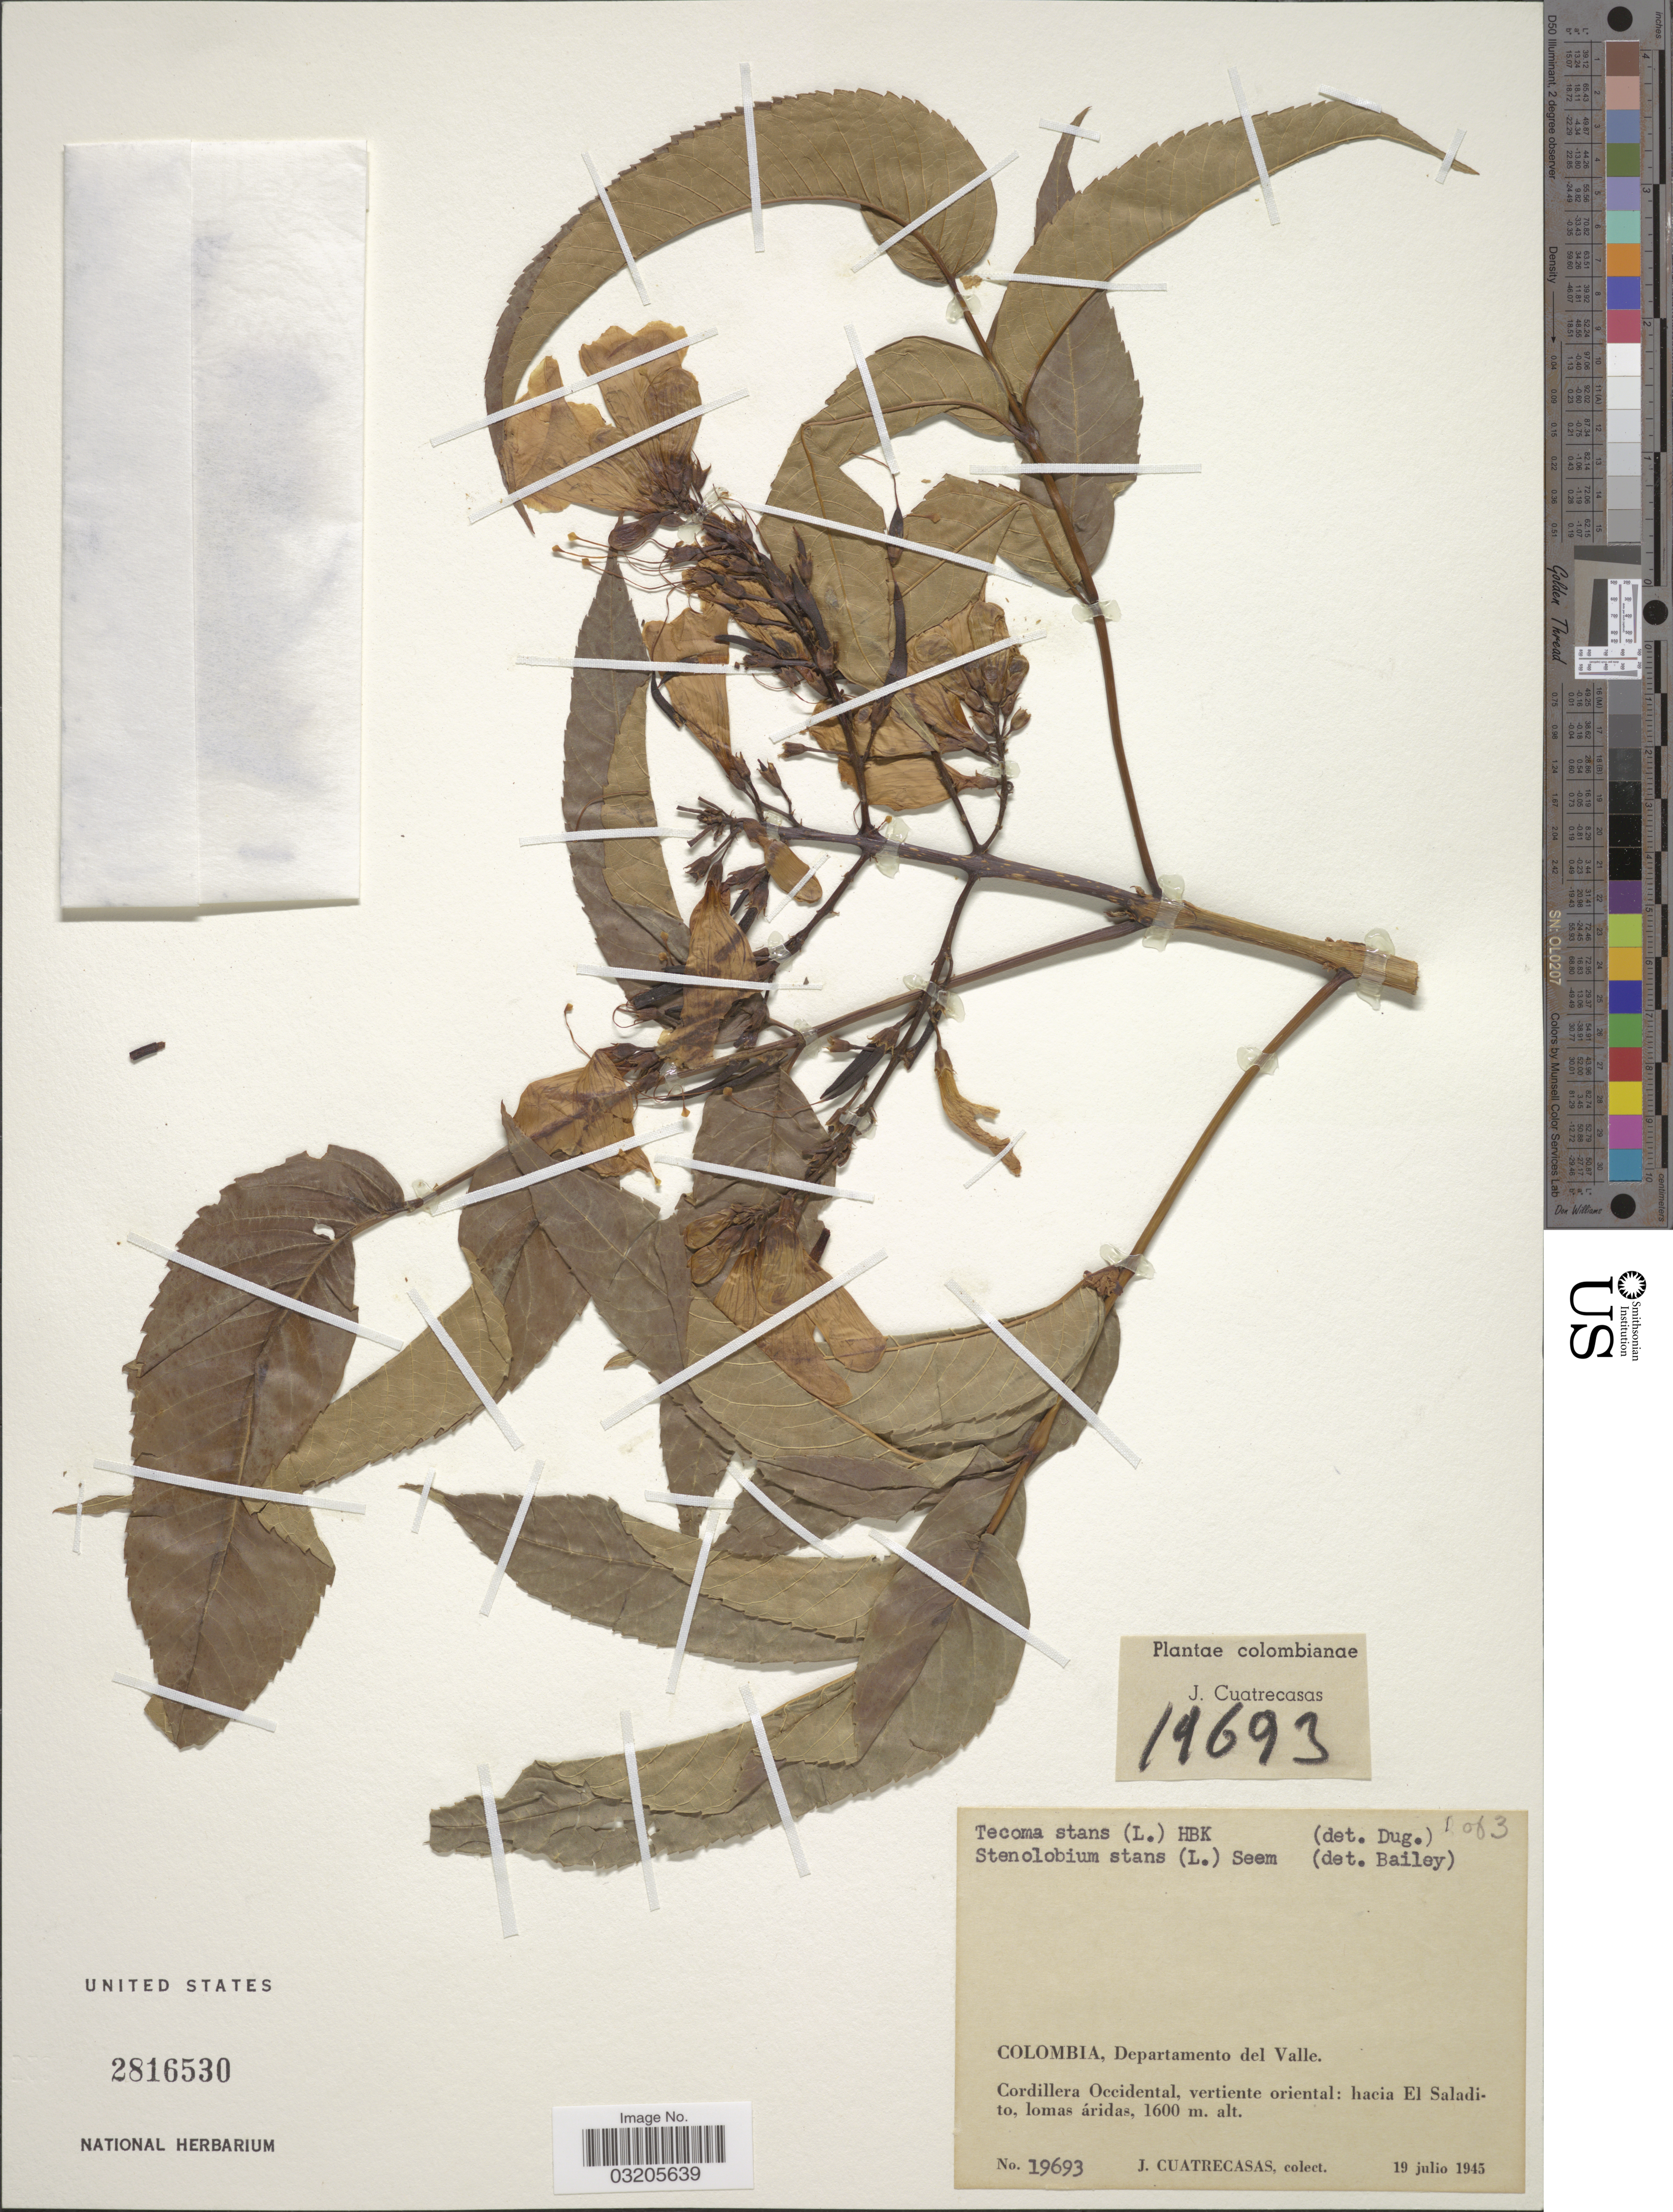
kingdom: Plantae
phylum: Tracheophyta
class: Magnoliopsida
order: Lamiales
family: Bignoniaceae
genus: Tecoma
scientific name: Tecoma stans var. stans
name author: (L.) Juss. ex Kunth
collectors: J. Cuatrecasas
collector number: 19693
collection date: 1945-07-19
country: Colombia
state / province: Valle del Cauca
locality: Departamento del Valle. Cordillera Occidental, vertiente oriental: hacia El Saladito, lomas áridas.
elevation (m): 1600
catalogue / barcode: US 2816530